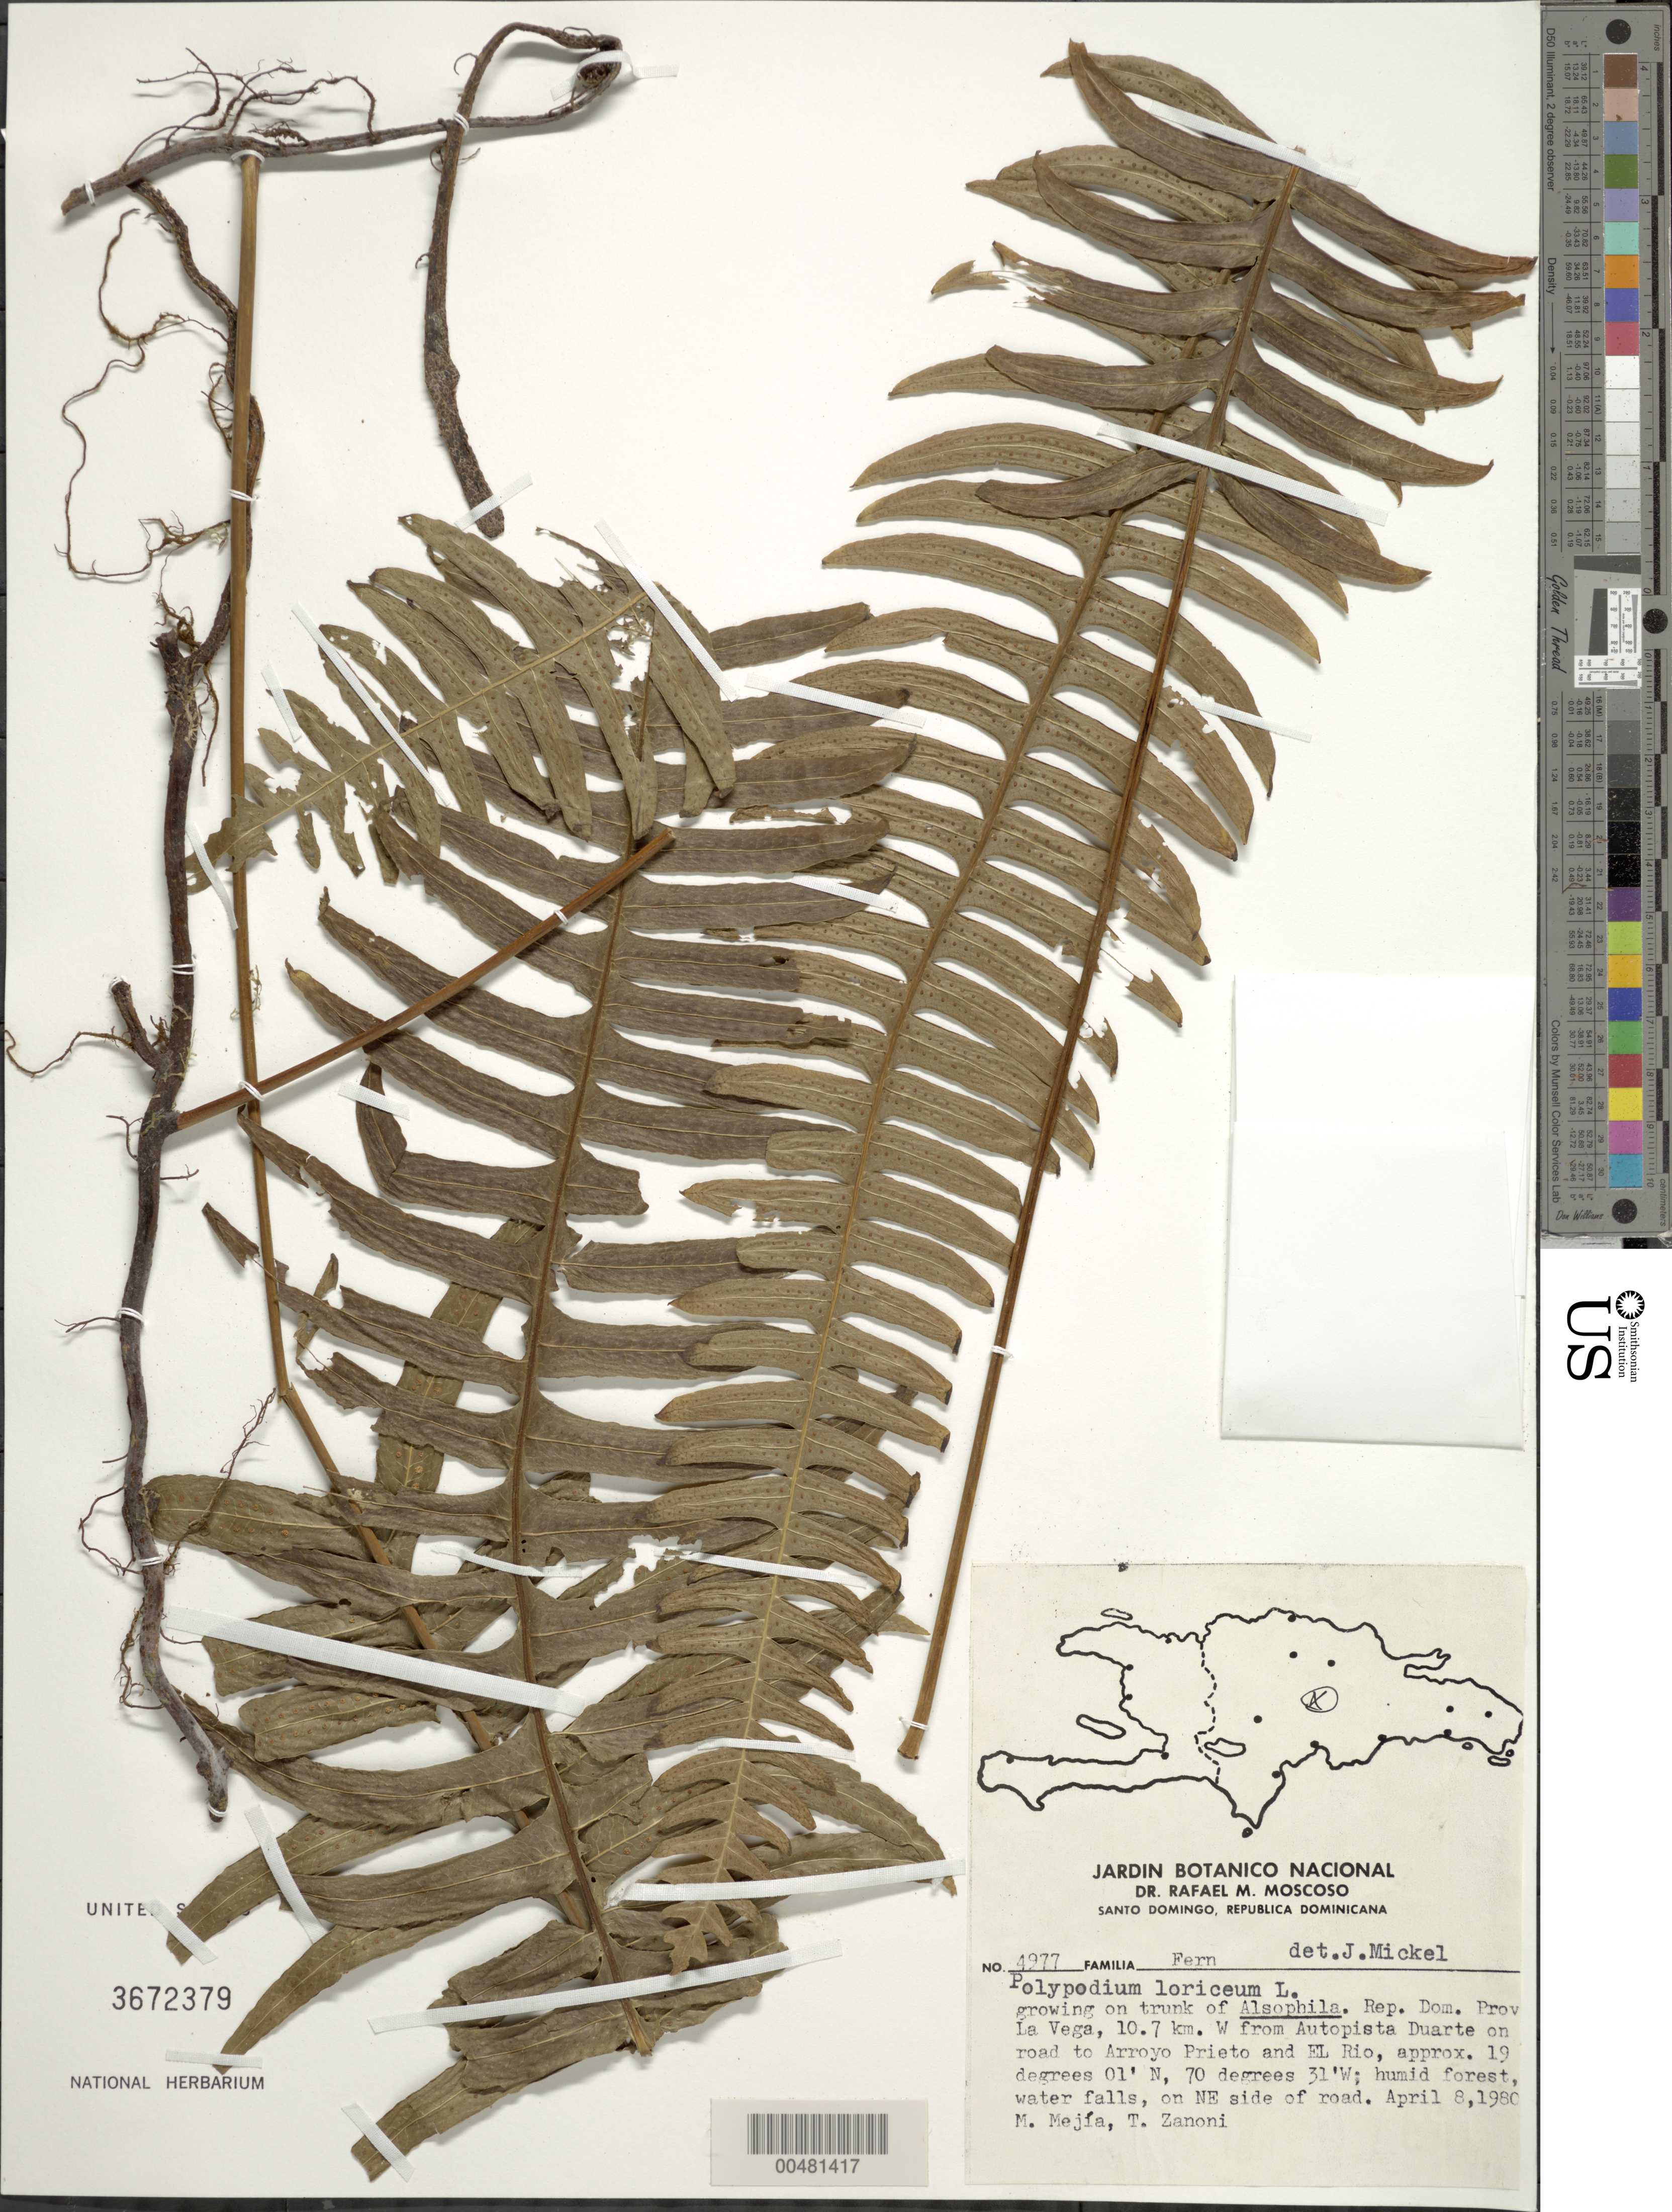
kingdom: Plantae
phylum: Tracheophyta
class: Polypodiopsida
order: Polypodiales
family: Polypodiaceae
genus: Serpocaulon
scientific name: Serpocaulon loriceum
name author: (L.) A.R. Sm.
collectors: M. Mejia & T. A. Zanoni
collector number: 4977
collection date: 1980-04-08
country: Dominican Republic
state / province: La Vega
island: Hispaniola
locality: Autopista Duarte, 10.7 km from, on road to Arroyo Prieto and El Rio.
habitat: Humid forest, water falls, on NE side of road. Growing on trunk of Alsophila.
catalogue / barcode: US 3672379